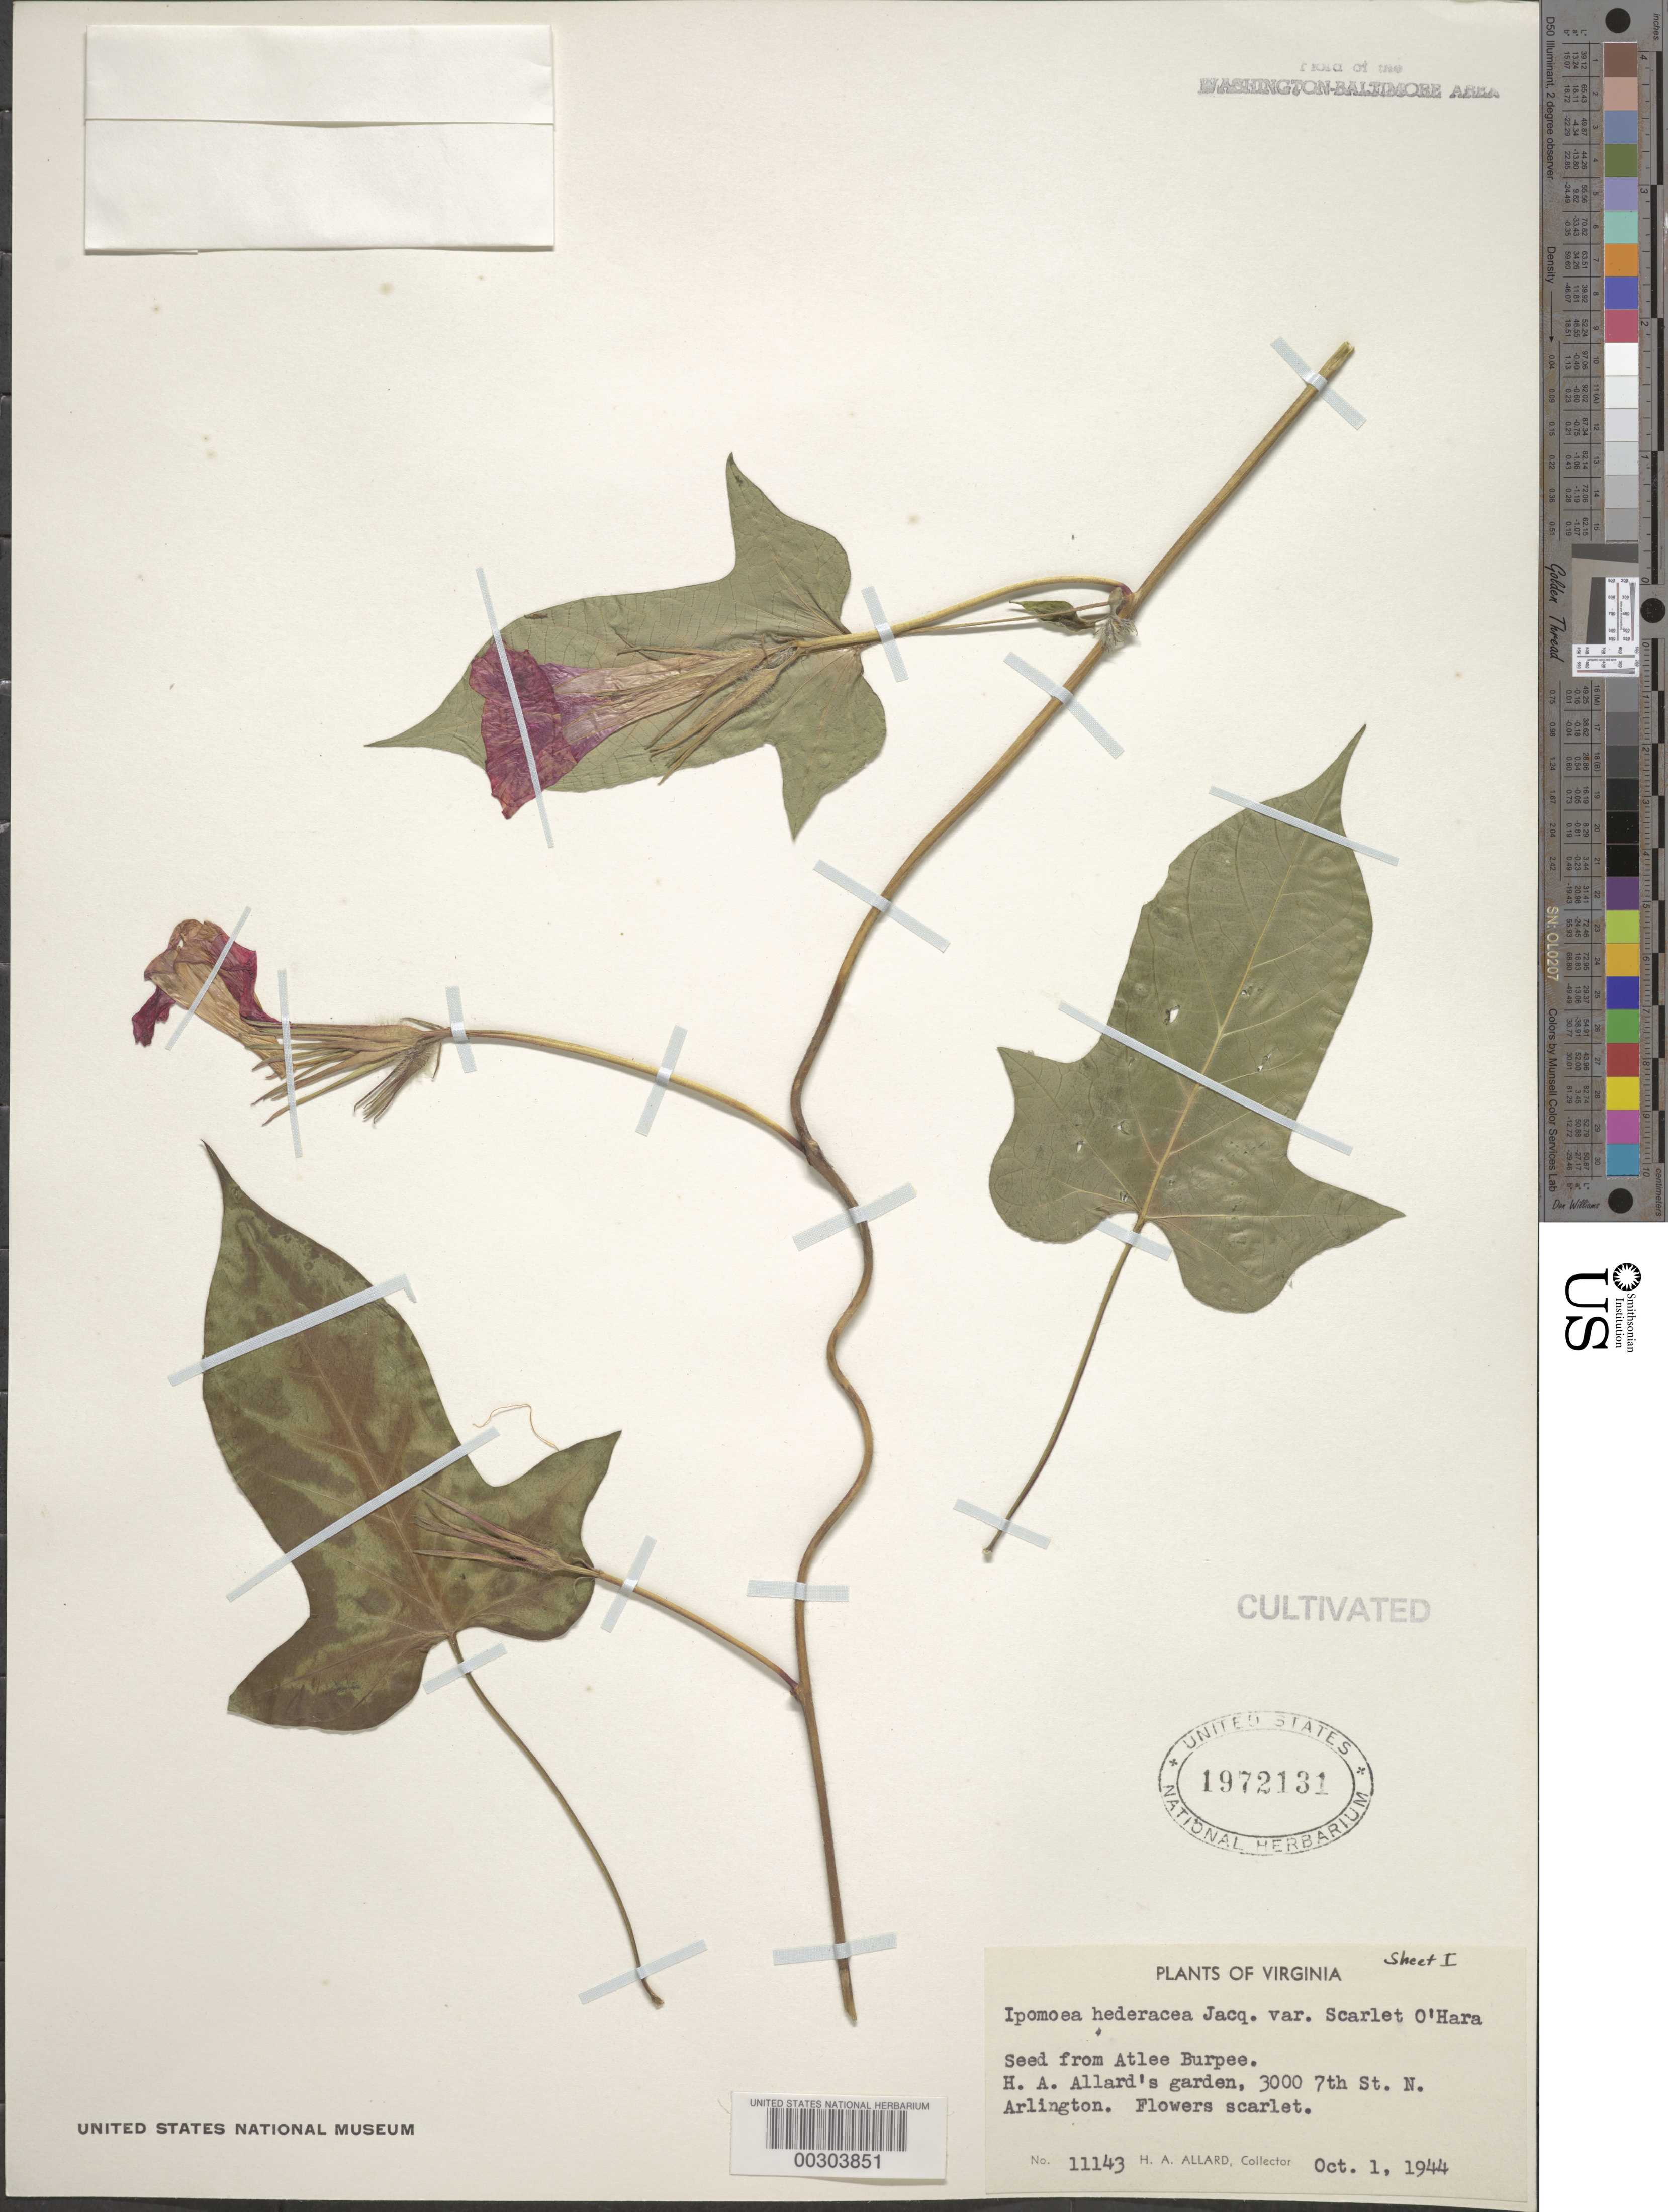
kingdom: Plantae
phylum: Tracheophyta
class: Magnoliopsida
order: Solanales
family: Convolvulaceae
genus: Ipomoea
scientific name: Ipomoea hederacea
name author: Jacq.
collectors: H. A. Allard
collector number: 11143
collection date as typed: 01 Oct 1944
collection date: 1944-10-01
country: United States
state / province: Virginia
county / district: Arlington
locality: Arlington, 3000 7th St N., H.A. Allard's garden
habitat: Garden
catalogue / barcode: US 1972131